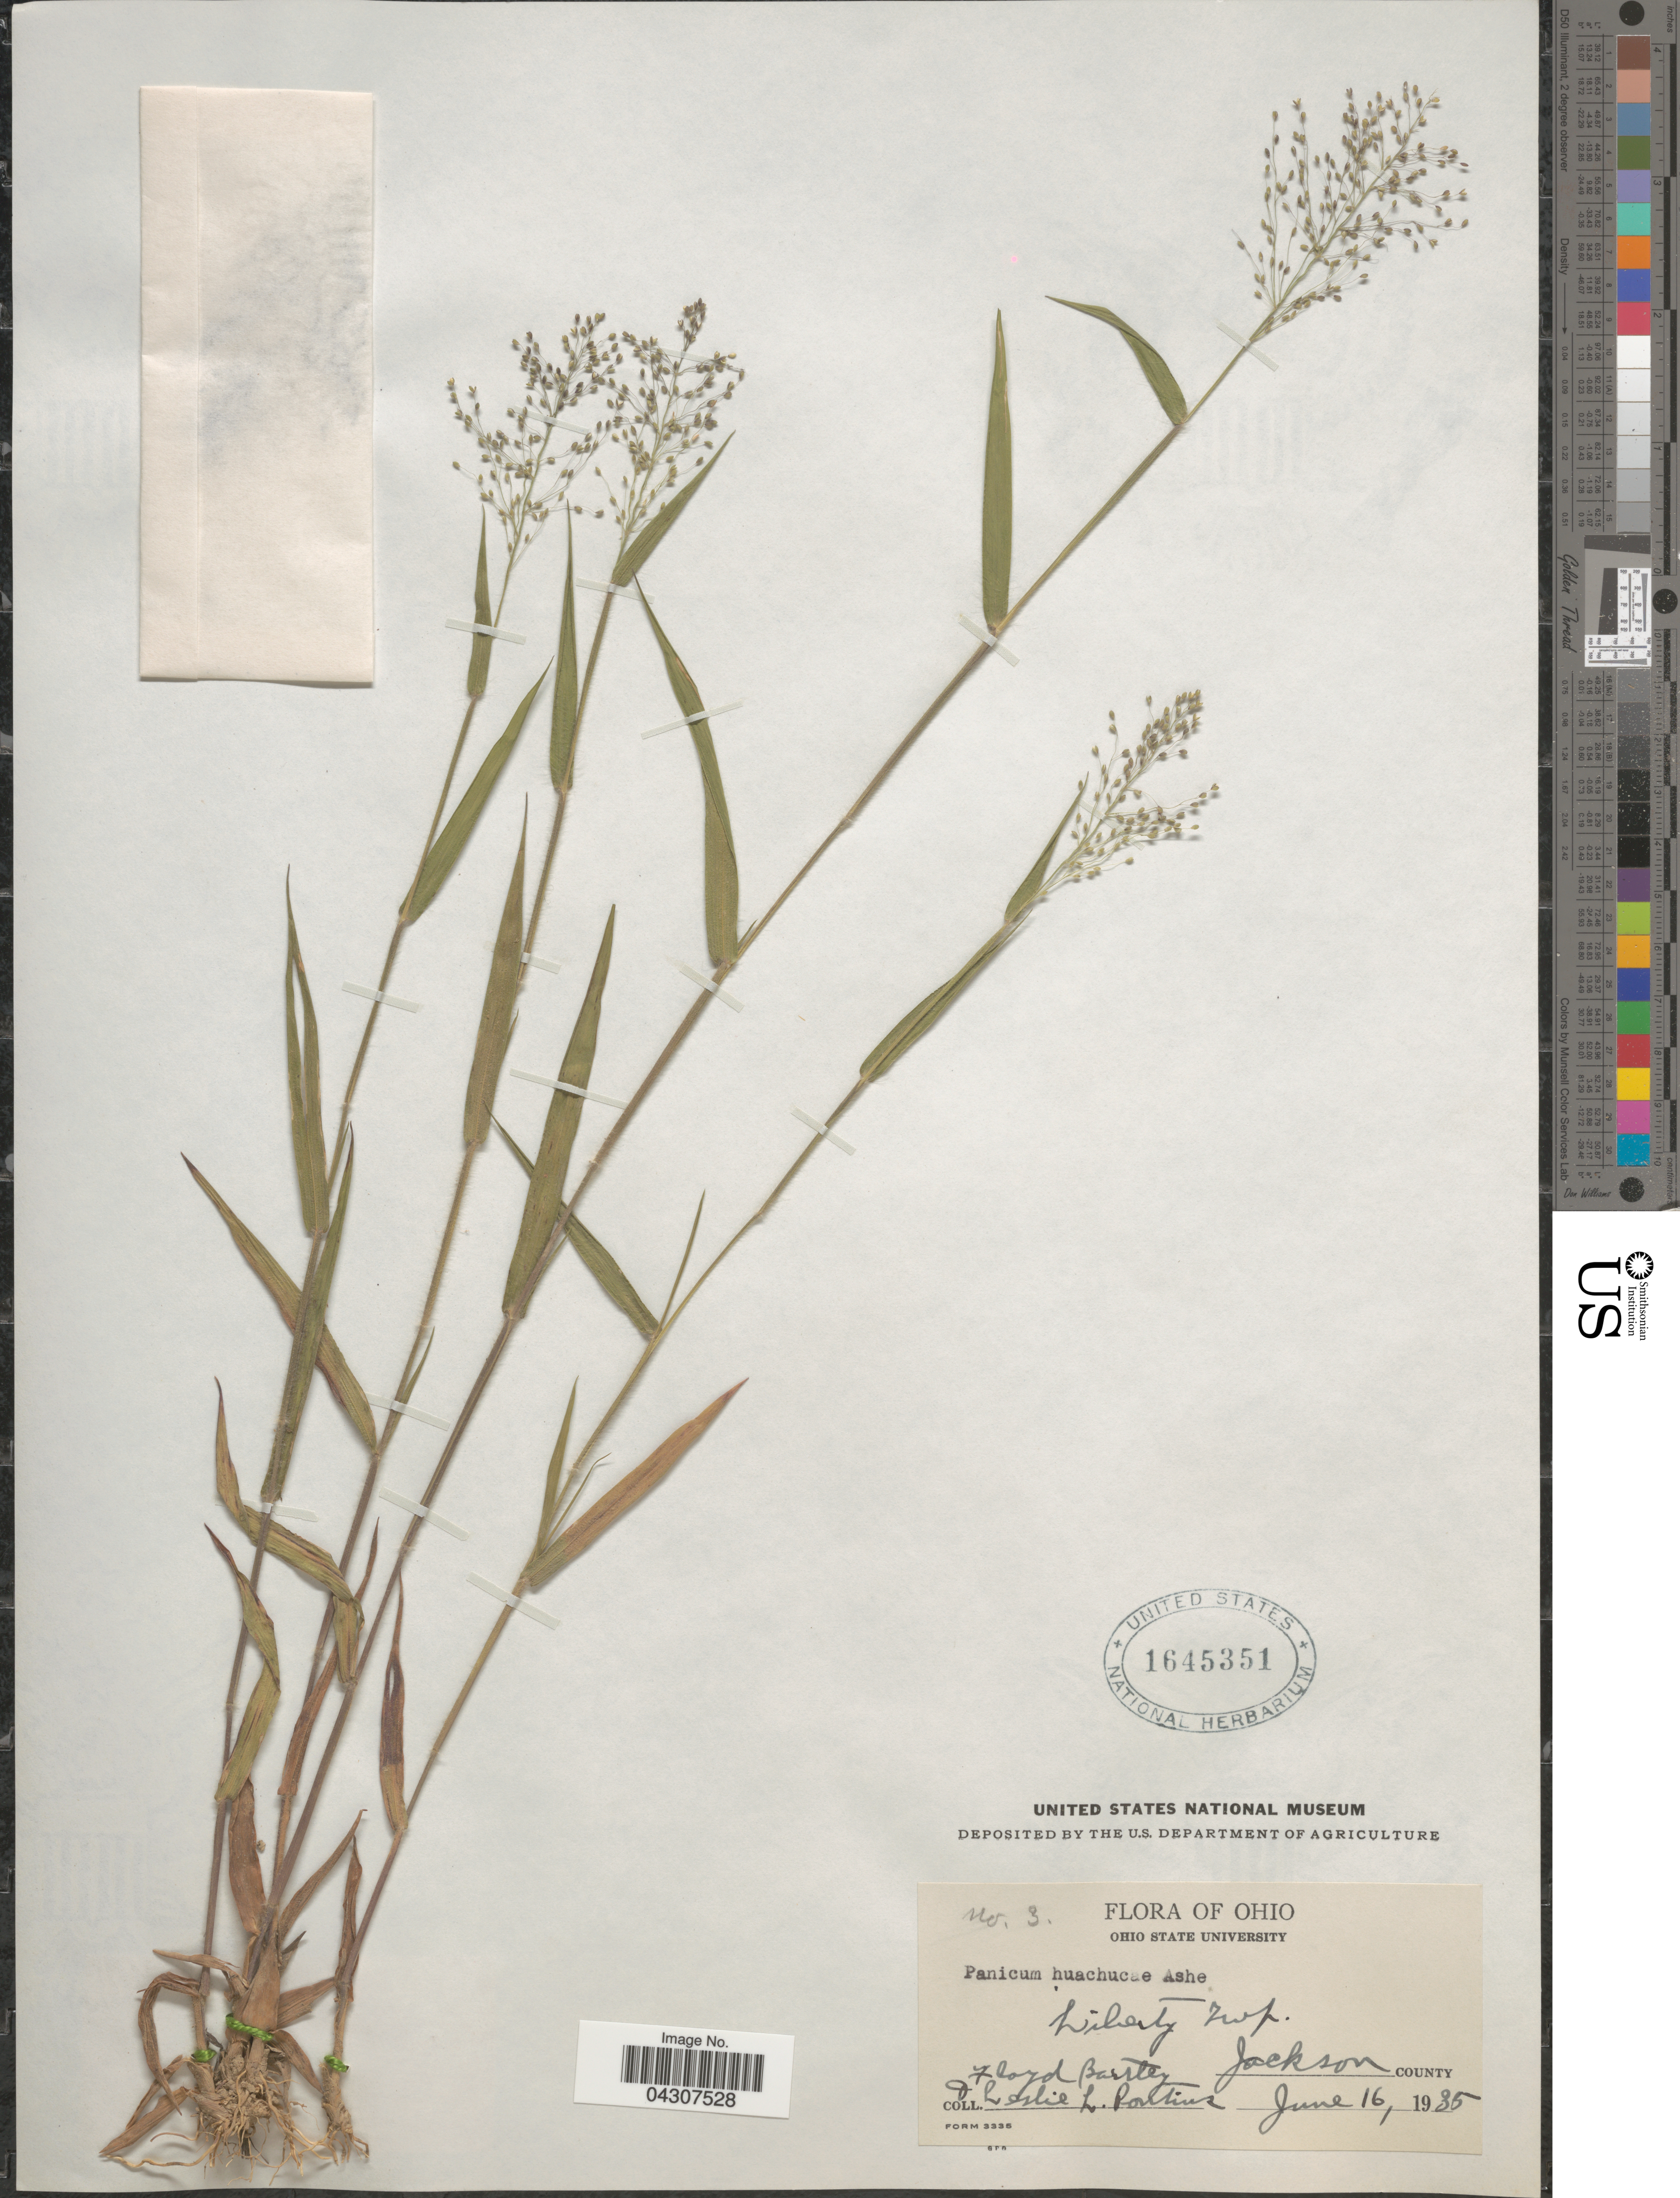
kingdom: Plantae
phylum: Tracheophyta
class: Liliopsida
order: Poales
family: Poaceae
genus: Dichanthelium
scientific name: Dichanthelium acuminatum var. acuminatum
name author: (Sw.) Gould & C.A. Clark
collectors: F. Bartley & L. Pontius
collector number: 3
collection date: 1935-06-16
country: United States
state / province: Ohio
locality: Liberty Twp. Jackson County.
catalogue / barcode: US 1645351